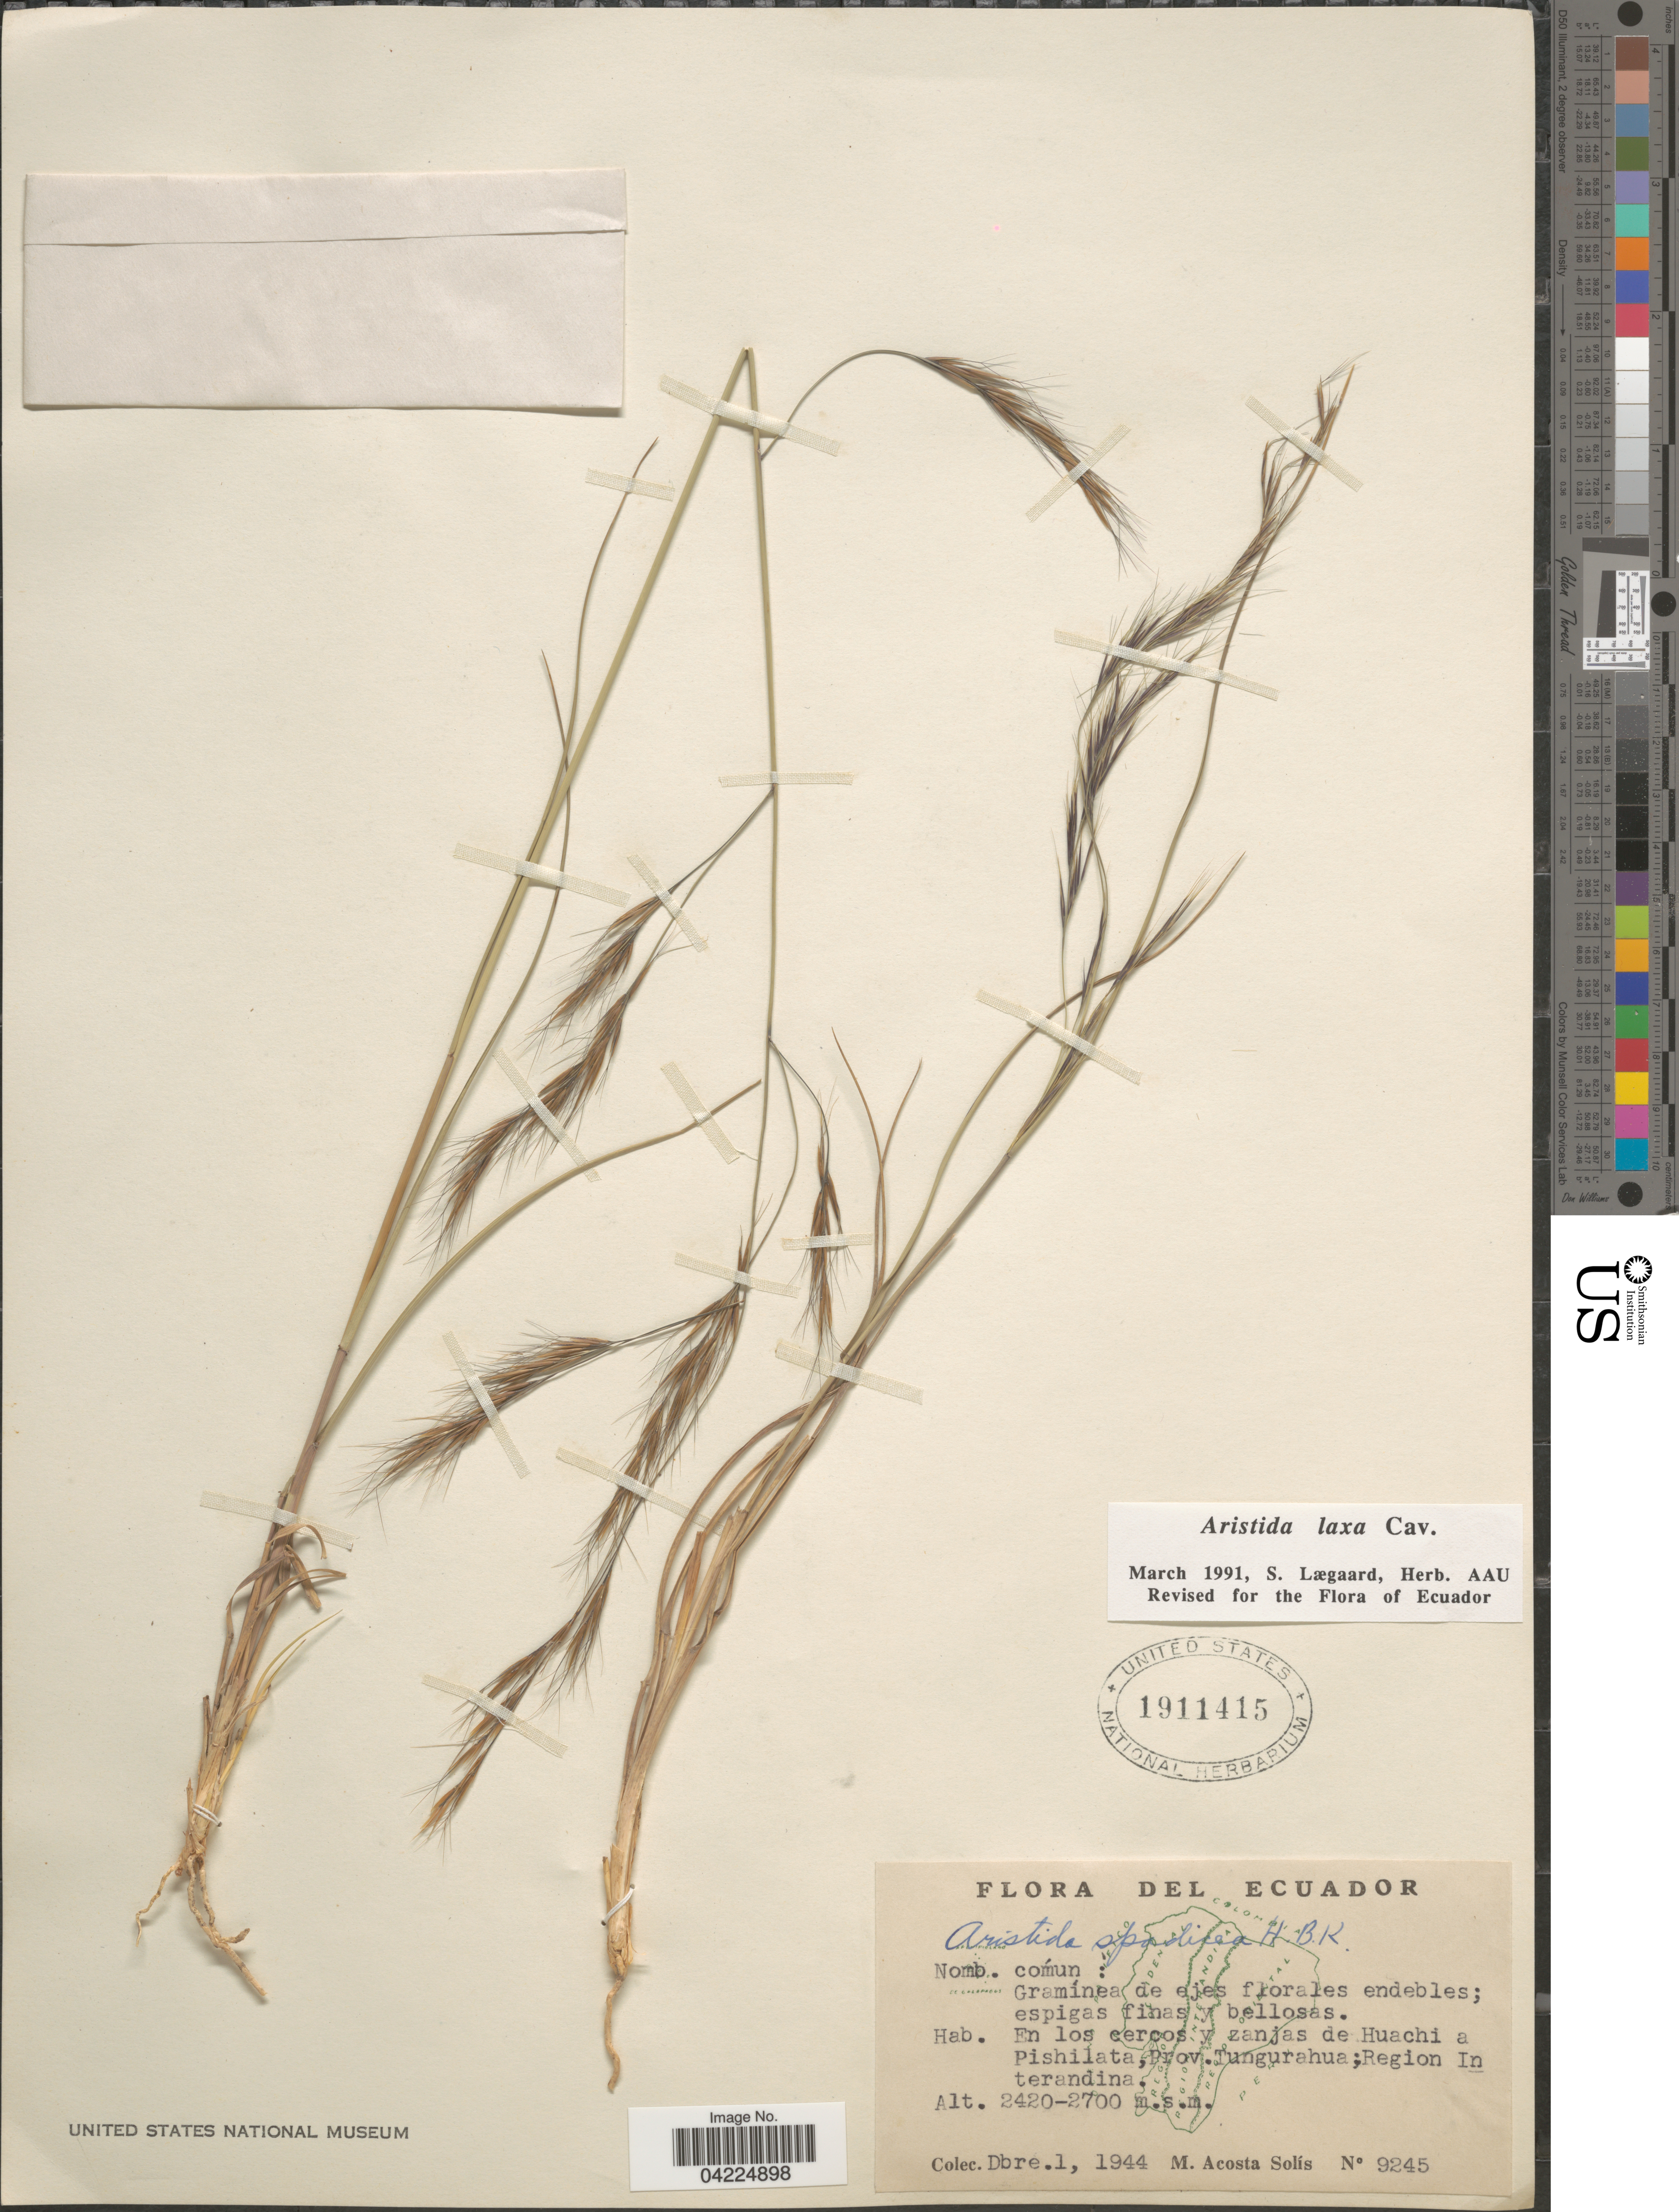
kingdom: Plantae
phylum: Tracheophyta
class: Liliopsida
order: Poales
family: Poaceae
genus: Aristida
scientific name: Aristida laxa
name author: Cav.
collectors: M. Acosta Solis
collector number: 9245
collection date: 1944-12-01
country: Ecuador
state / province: Tungurahua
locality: E los cercos y zanjas de Huachi a Pishilata; Region Interandina.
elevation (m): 2420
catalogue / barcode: US 1911415